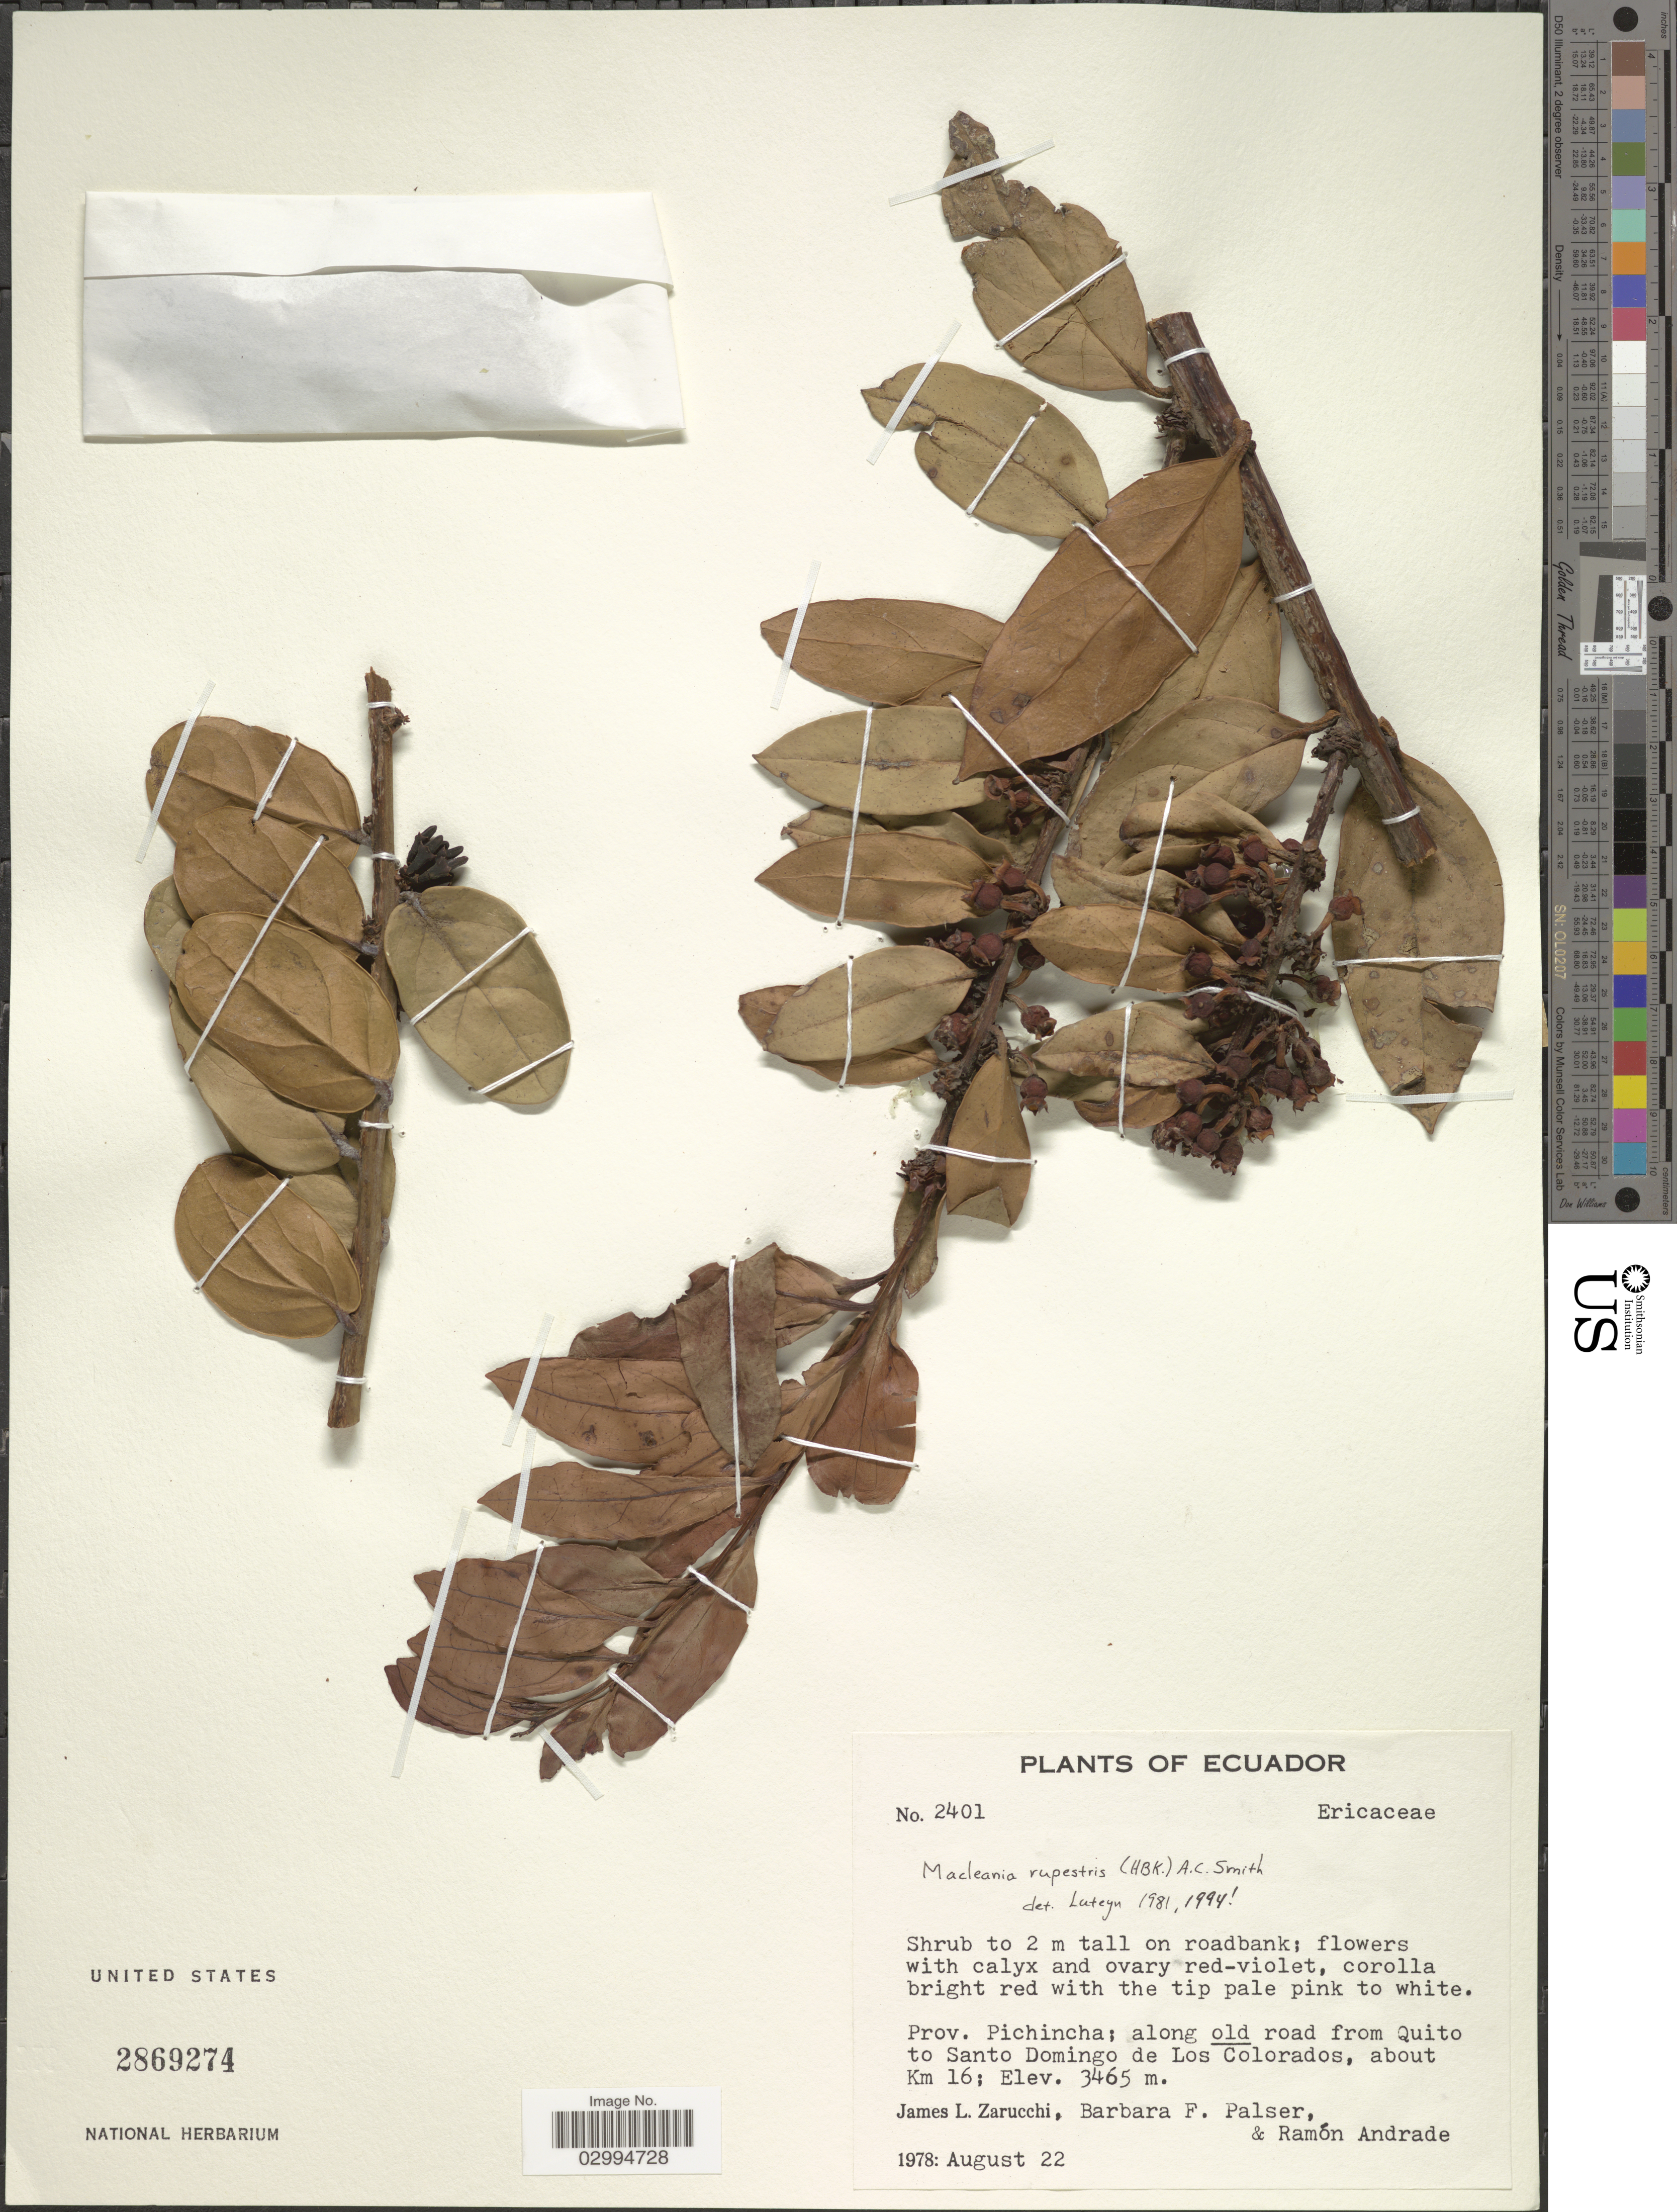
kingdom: Plantae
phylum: Tracheophyta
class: Magnoliopsida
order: Ericales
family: Ericaceae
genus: Macleania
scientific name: Macleania rupestris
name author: (Kunth) A.C. Sm.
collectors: J. L. Zarucchi, B. Palser & R. Andrade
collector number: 2401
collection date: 1978-08-22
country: Ecuador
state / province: Pichincha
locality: Along old road from Quito to Santo Domingo de Los Colorados. about Km 16.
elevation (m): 3465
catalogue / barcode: US 2869274